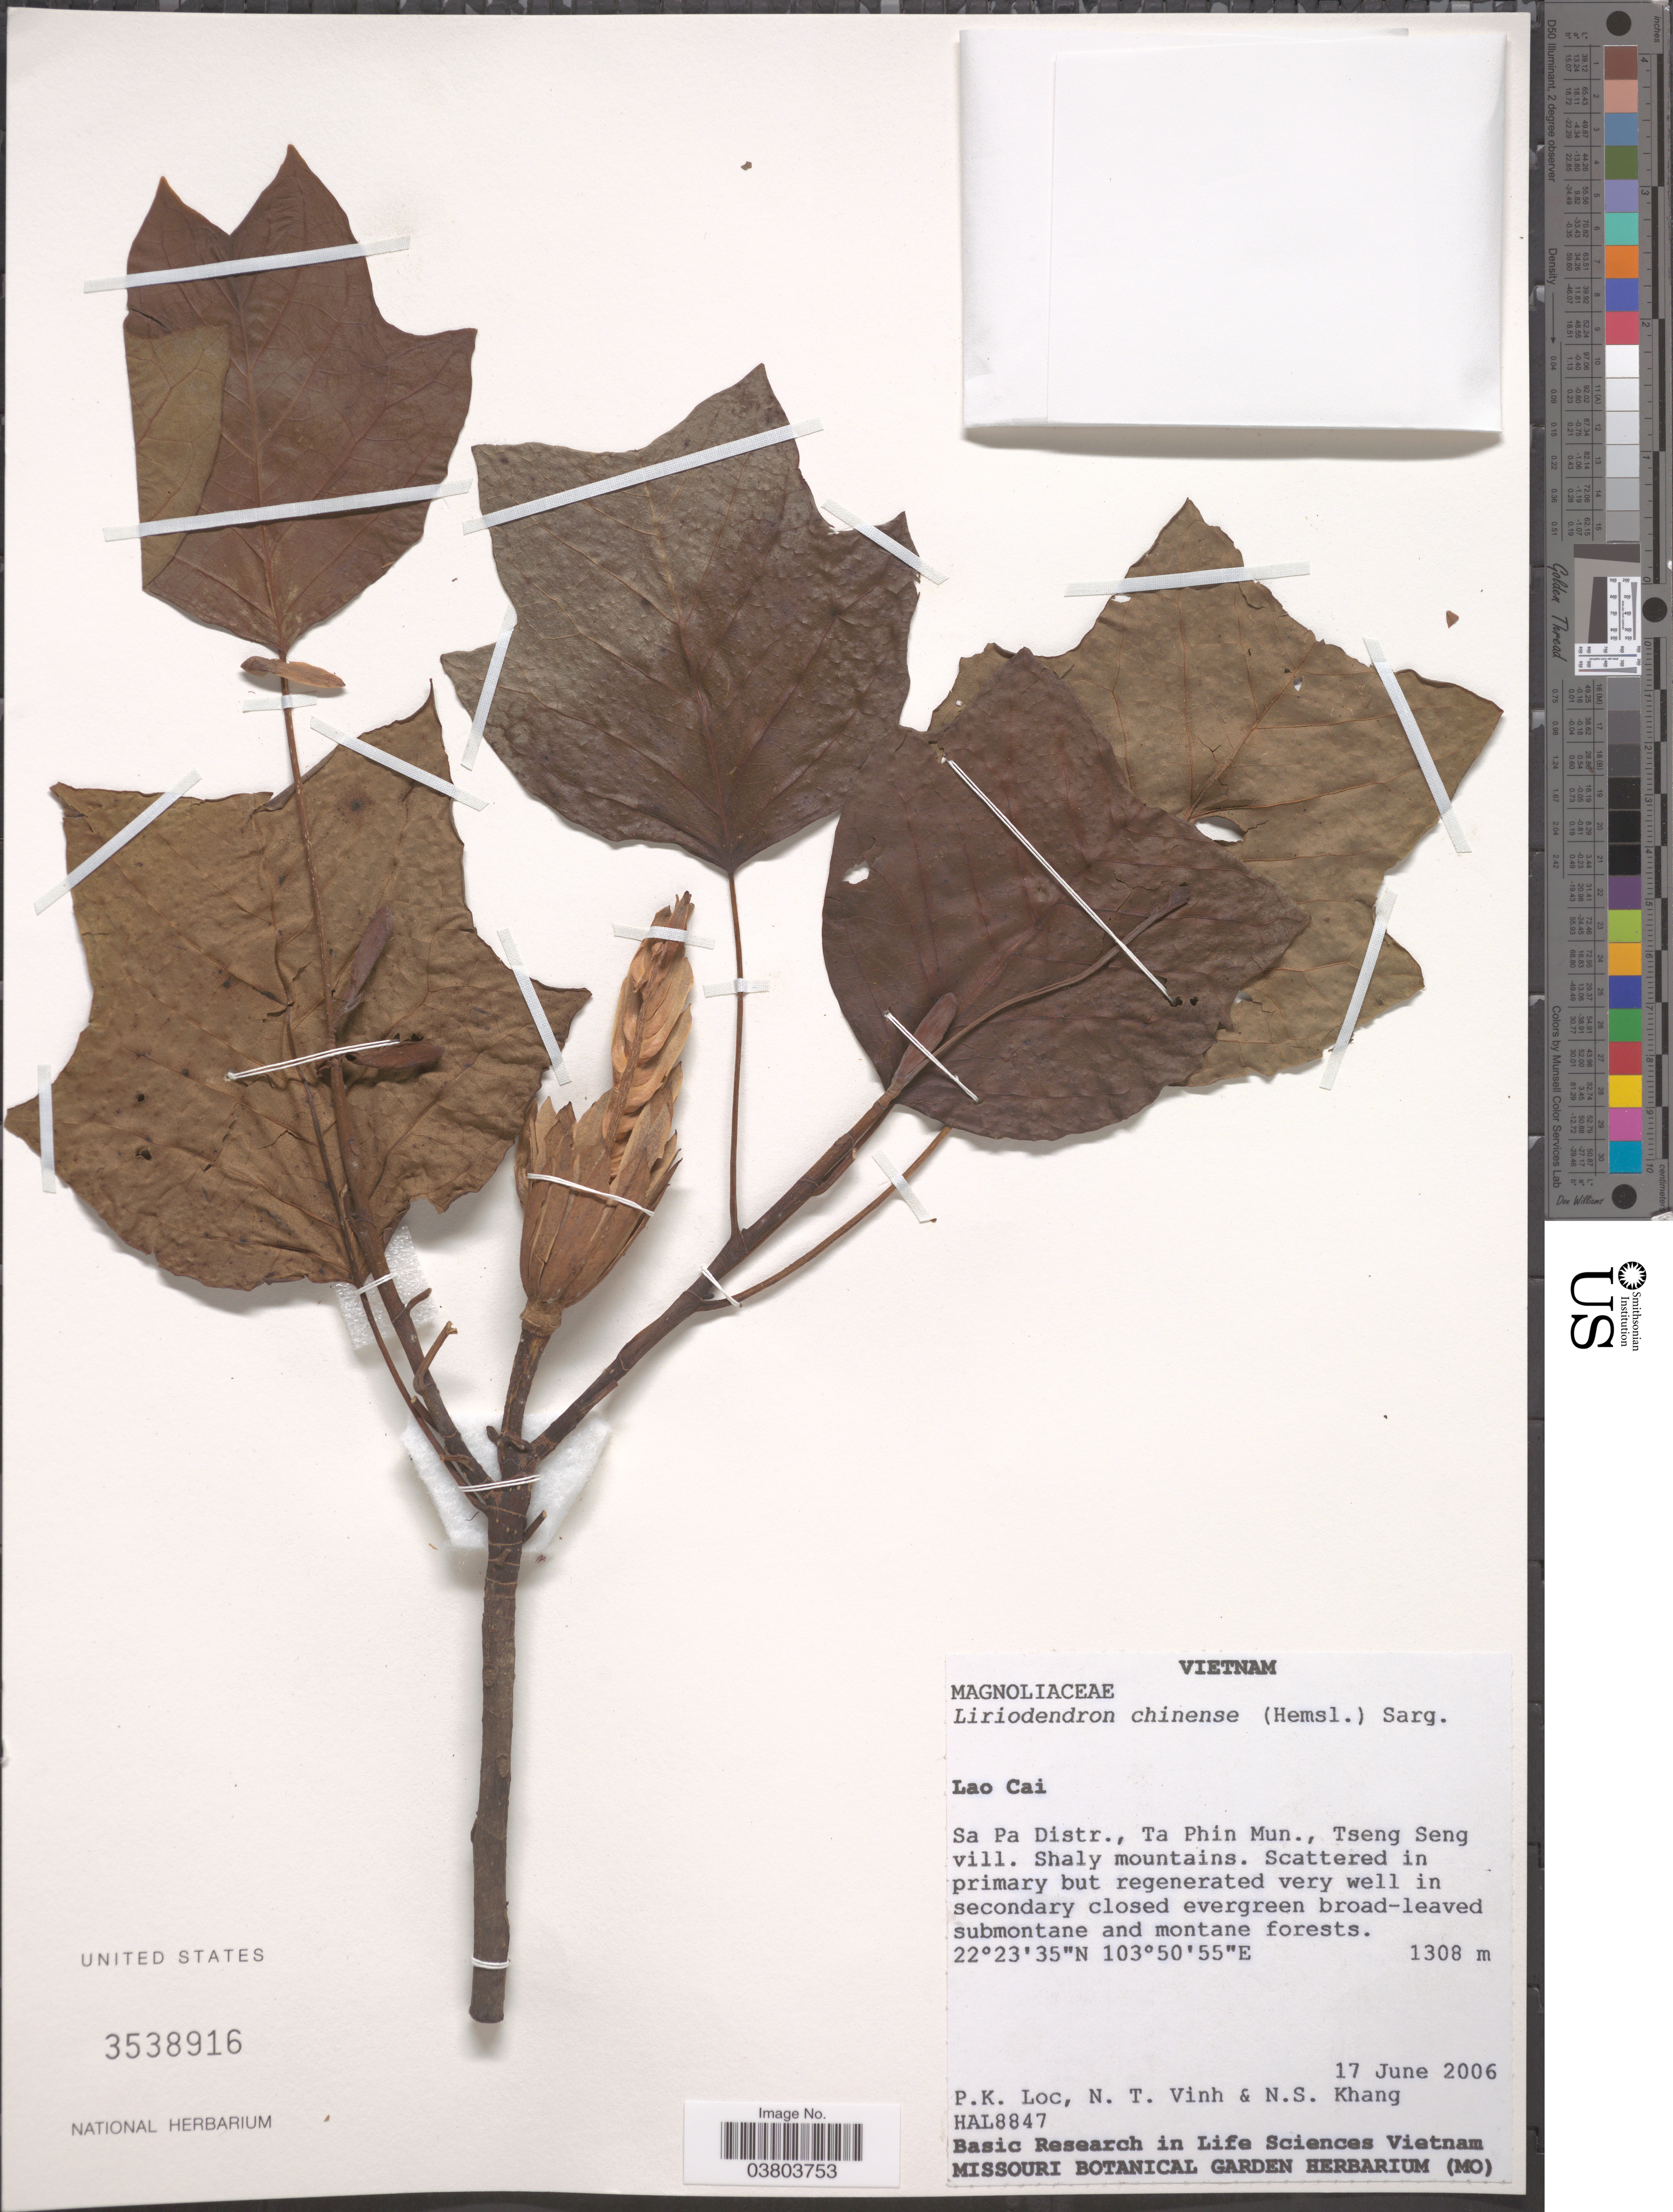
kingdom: Plantae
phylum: Tracheophyta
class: Magnoliopsida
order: Magnoliales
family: Magnoliaceae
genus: Liriodendron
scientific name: Liriodendron chinense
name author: (Hemsl.) Sarg.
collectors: P. K. Lôc, N. Vinh & N. Khang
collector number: HAL8847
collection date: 2006-06-17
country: Vietnam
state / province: Lao Cai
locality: Sa Pa Distr., Ta Phin Mun., Tseng Seng vill. Shaly mountains.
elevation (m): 1308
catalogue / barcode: US 3538916